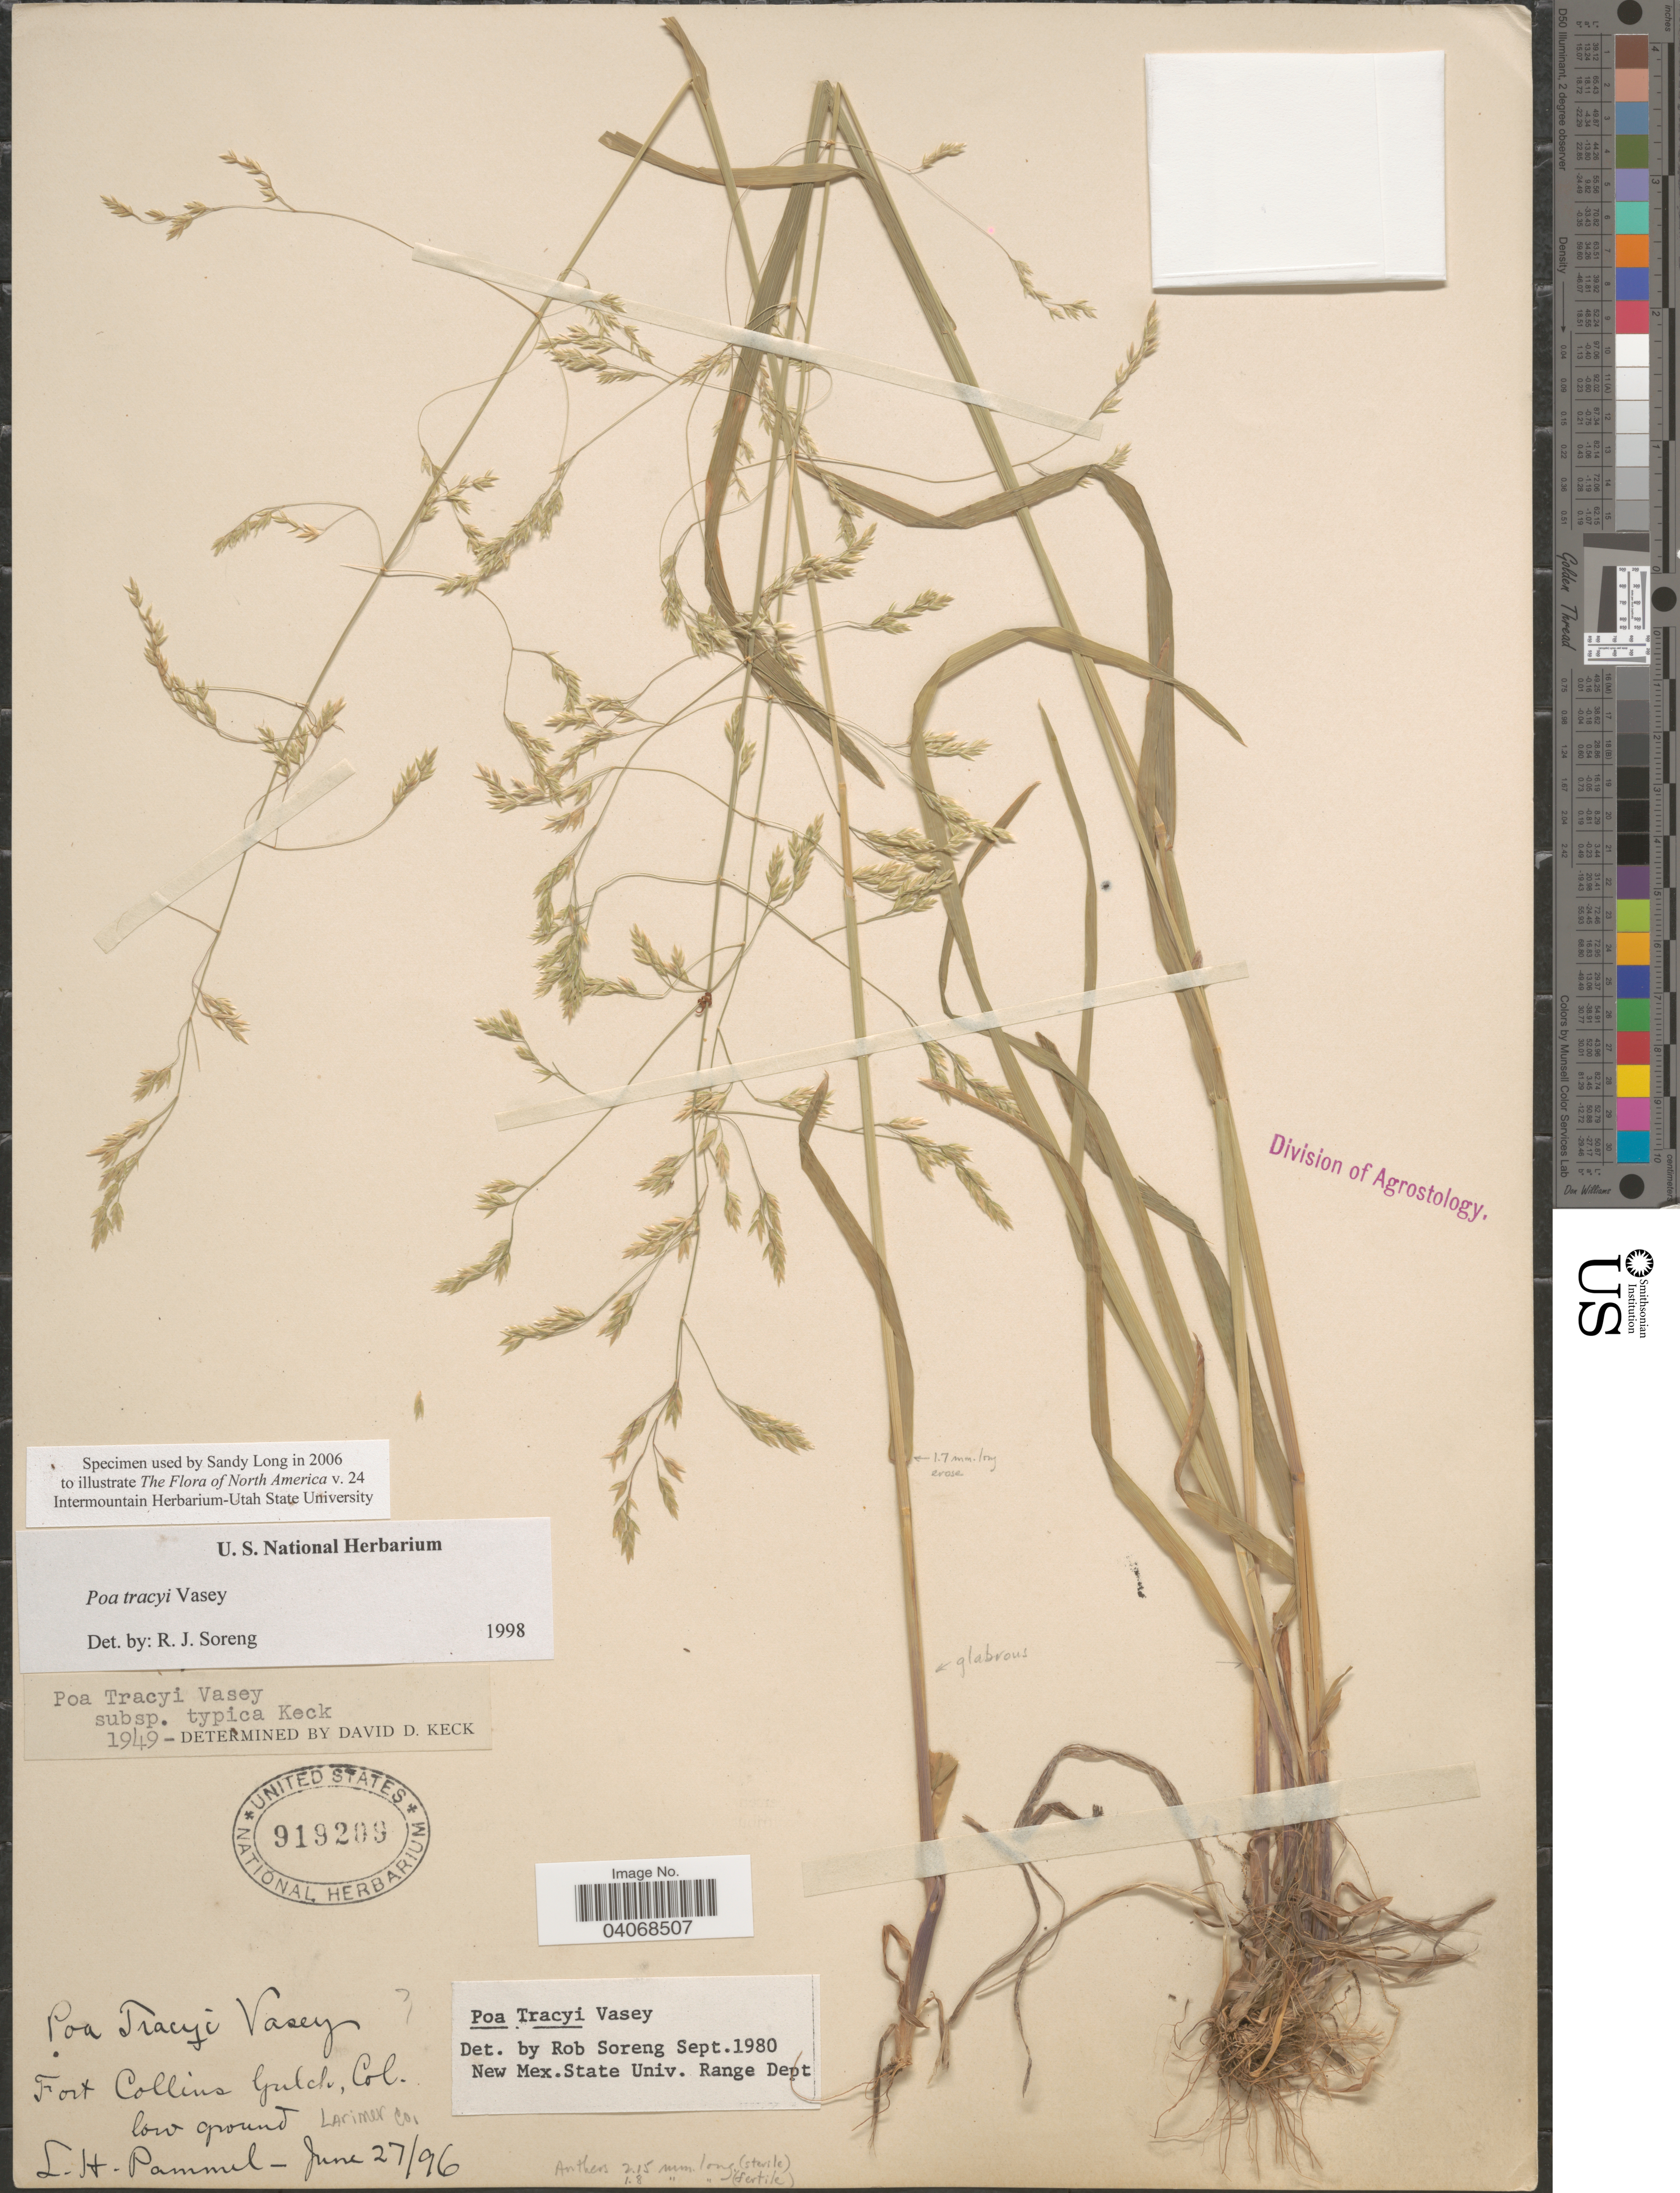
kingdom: Plantae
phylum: Tracheophyta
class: Liliopsida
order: Poales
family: Poaceae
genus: Poa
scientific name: Poa tracyi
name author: Vasey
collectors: L. Pammel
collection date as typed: Transcribed d/m/y: 27/6/96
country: United States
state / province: Colorado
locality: Fort Collins Gulch. Low ground. Larimer Co.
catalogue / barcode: US 919209